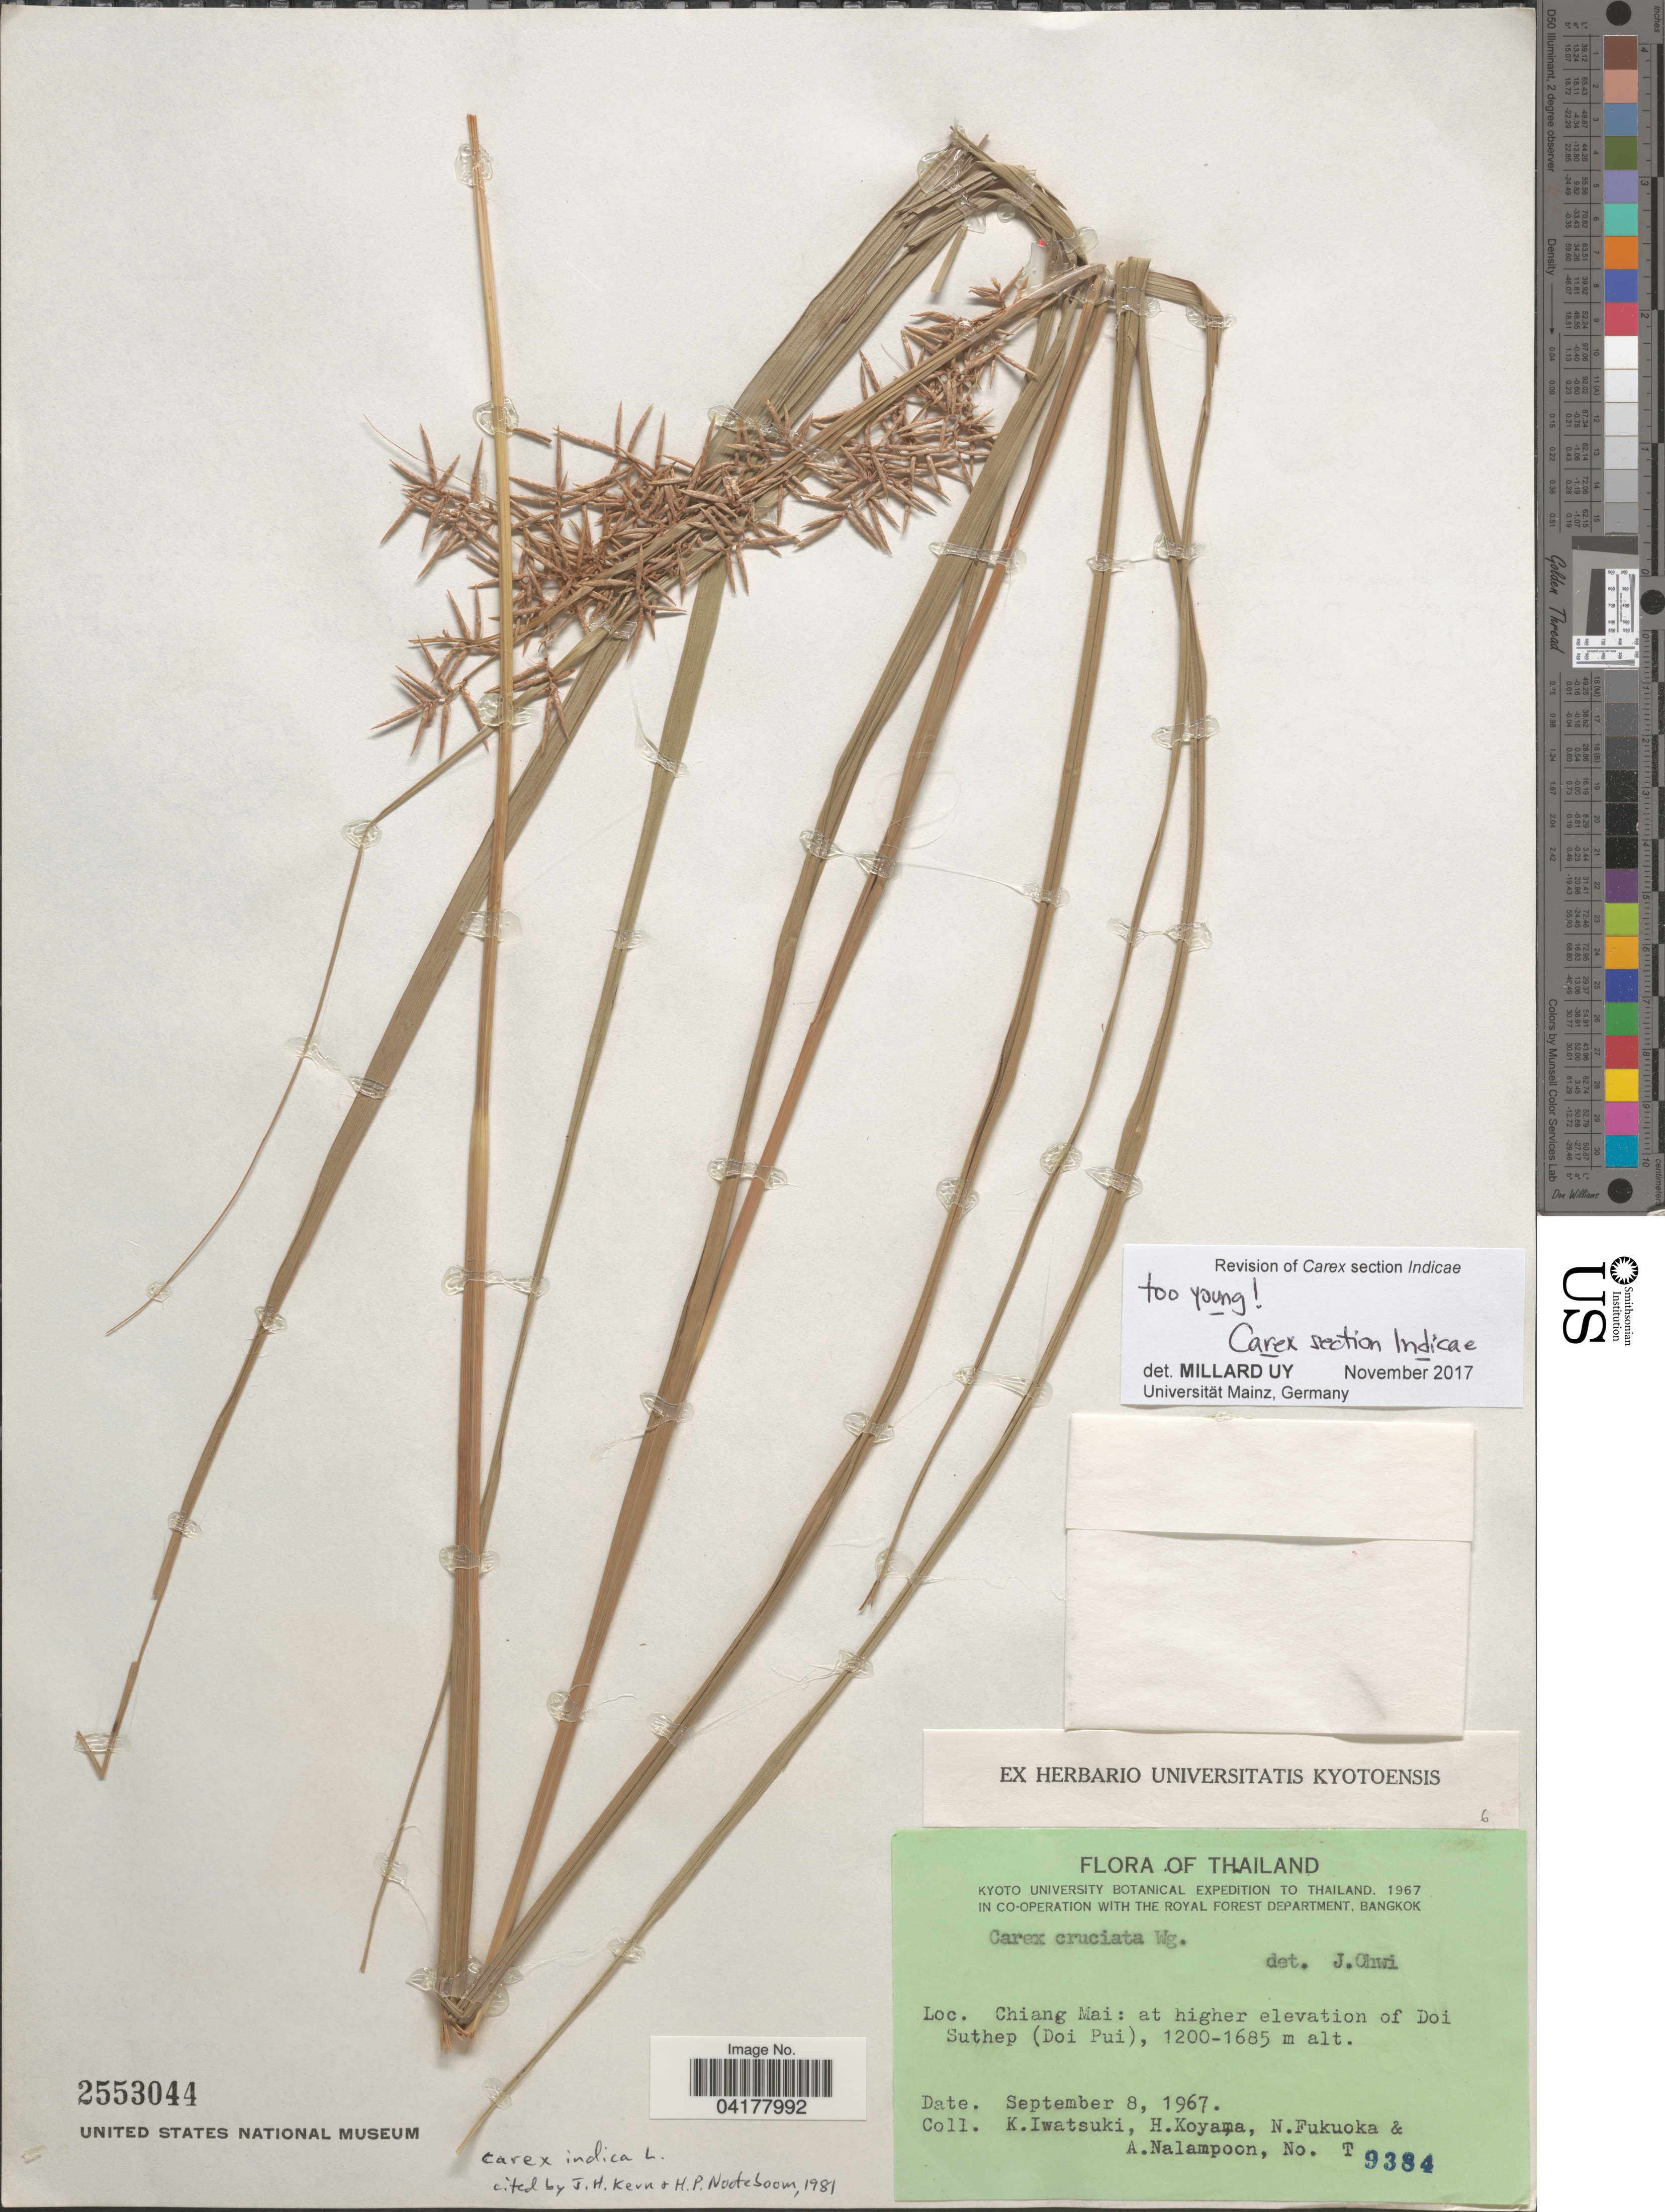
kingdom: Plantae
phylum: Tracheophyta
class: Liliopsida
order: Poales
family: Cyperaceae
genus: Carex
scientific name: Carex indica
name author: L.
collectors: K. Iwatsuki, H. Koyama, N. Fukuoka & A. Nalampoon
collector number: T9384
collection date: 1967-09-08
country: Thailand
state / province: Chiang Mai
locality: Kyoto University Botanical Expedition to Thailand, 1967. At higher elevation of Doi Suthep (Do Pui).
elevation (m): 1200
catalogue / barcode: US 2553044